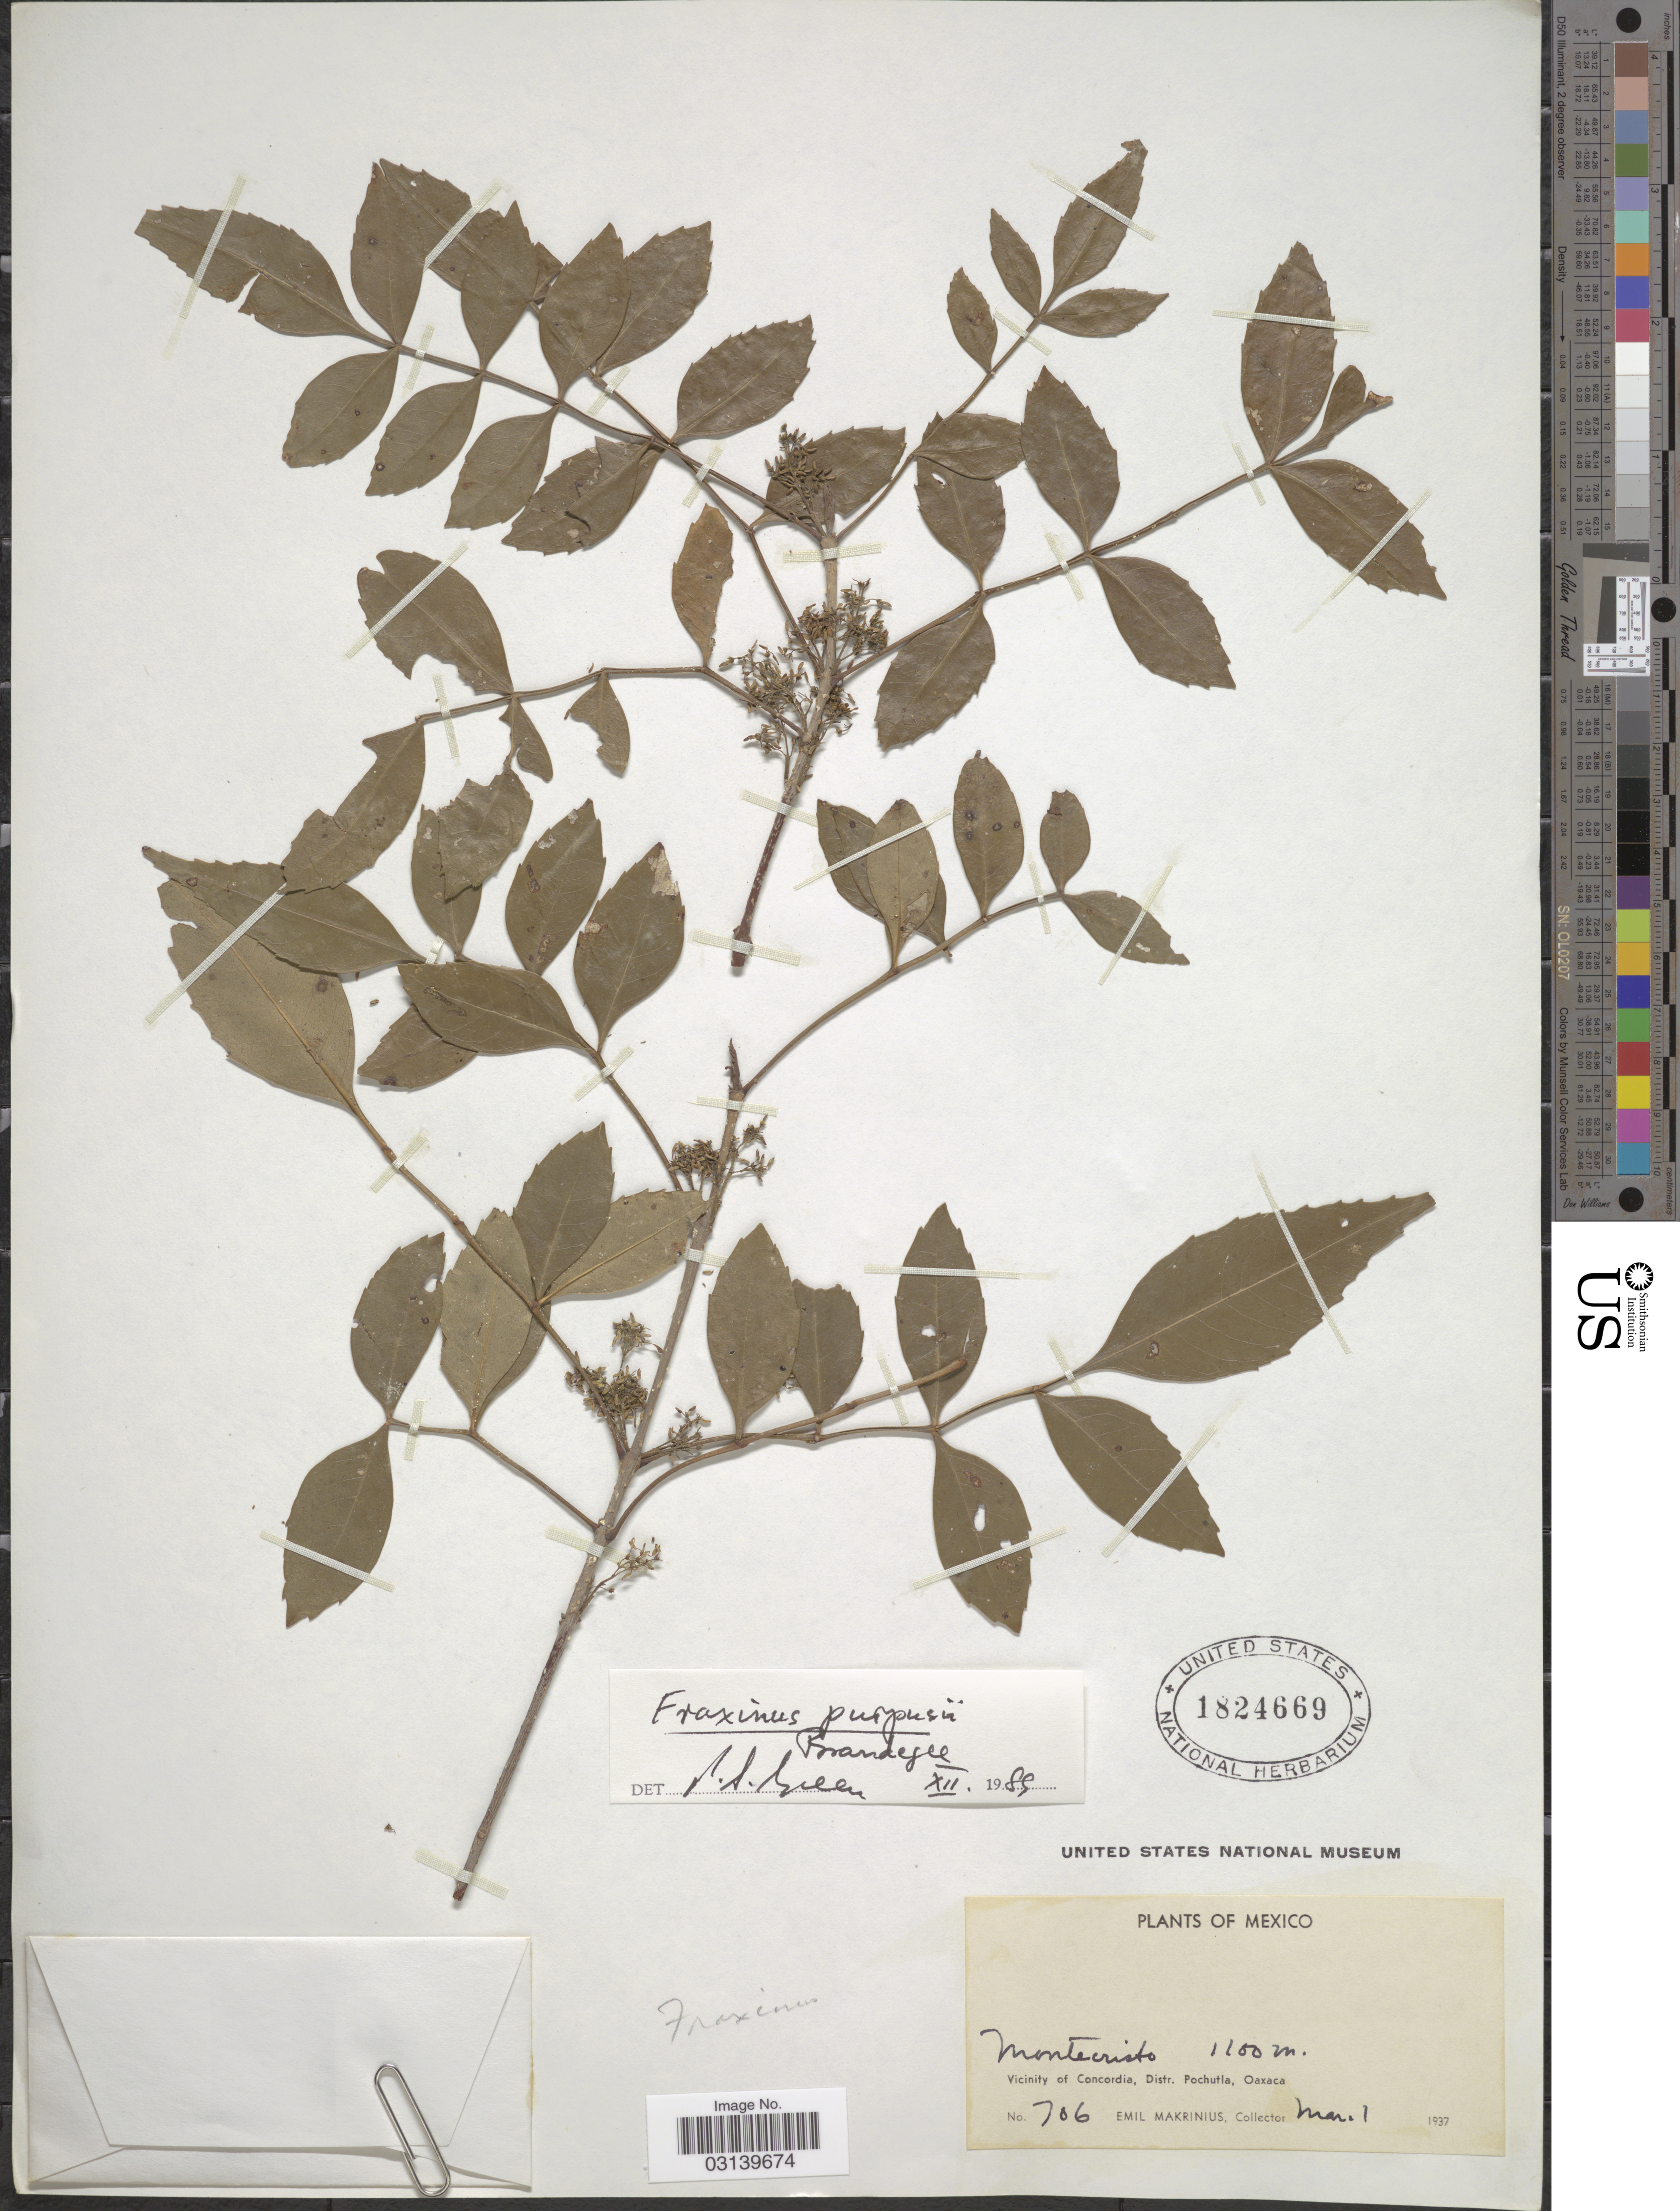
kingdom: Plantae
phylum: Tracheophyta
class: Magnoliopsida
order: Lamiales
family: Oleaceae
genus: Fraxinus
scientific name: Fraxinus purpusii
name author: Brandegee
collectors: E. Makrinius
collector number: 706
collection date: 1937-03-01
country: Mexico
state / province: Oaxaca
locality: Vicinity of Concordia, Distr. Pichutla. Montecristo [unsure placement].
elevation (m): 1100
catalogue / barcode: US 1824669